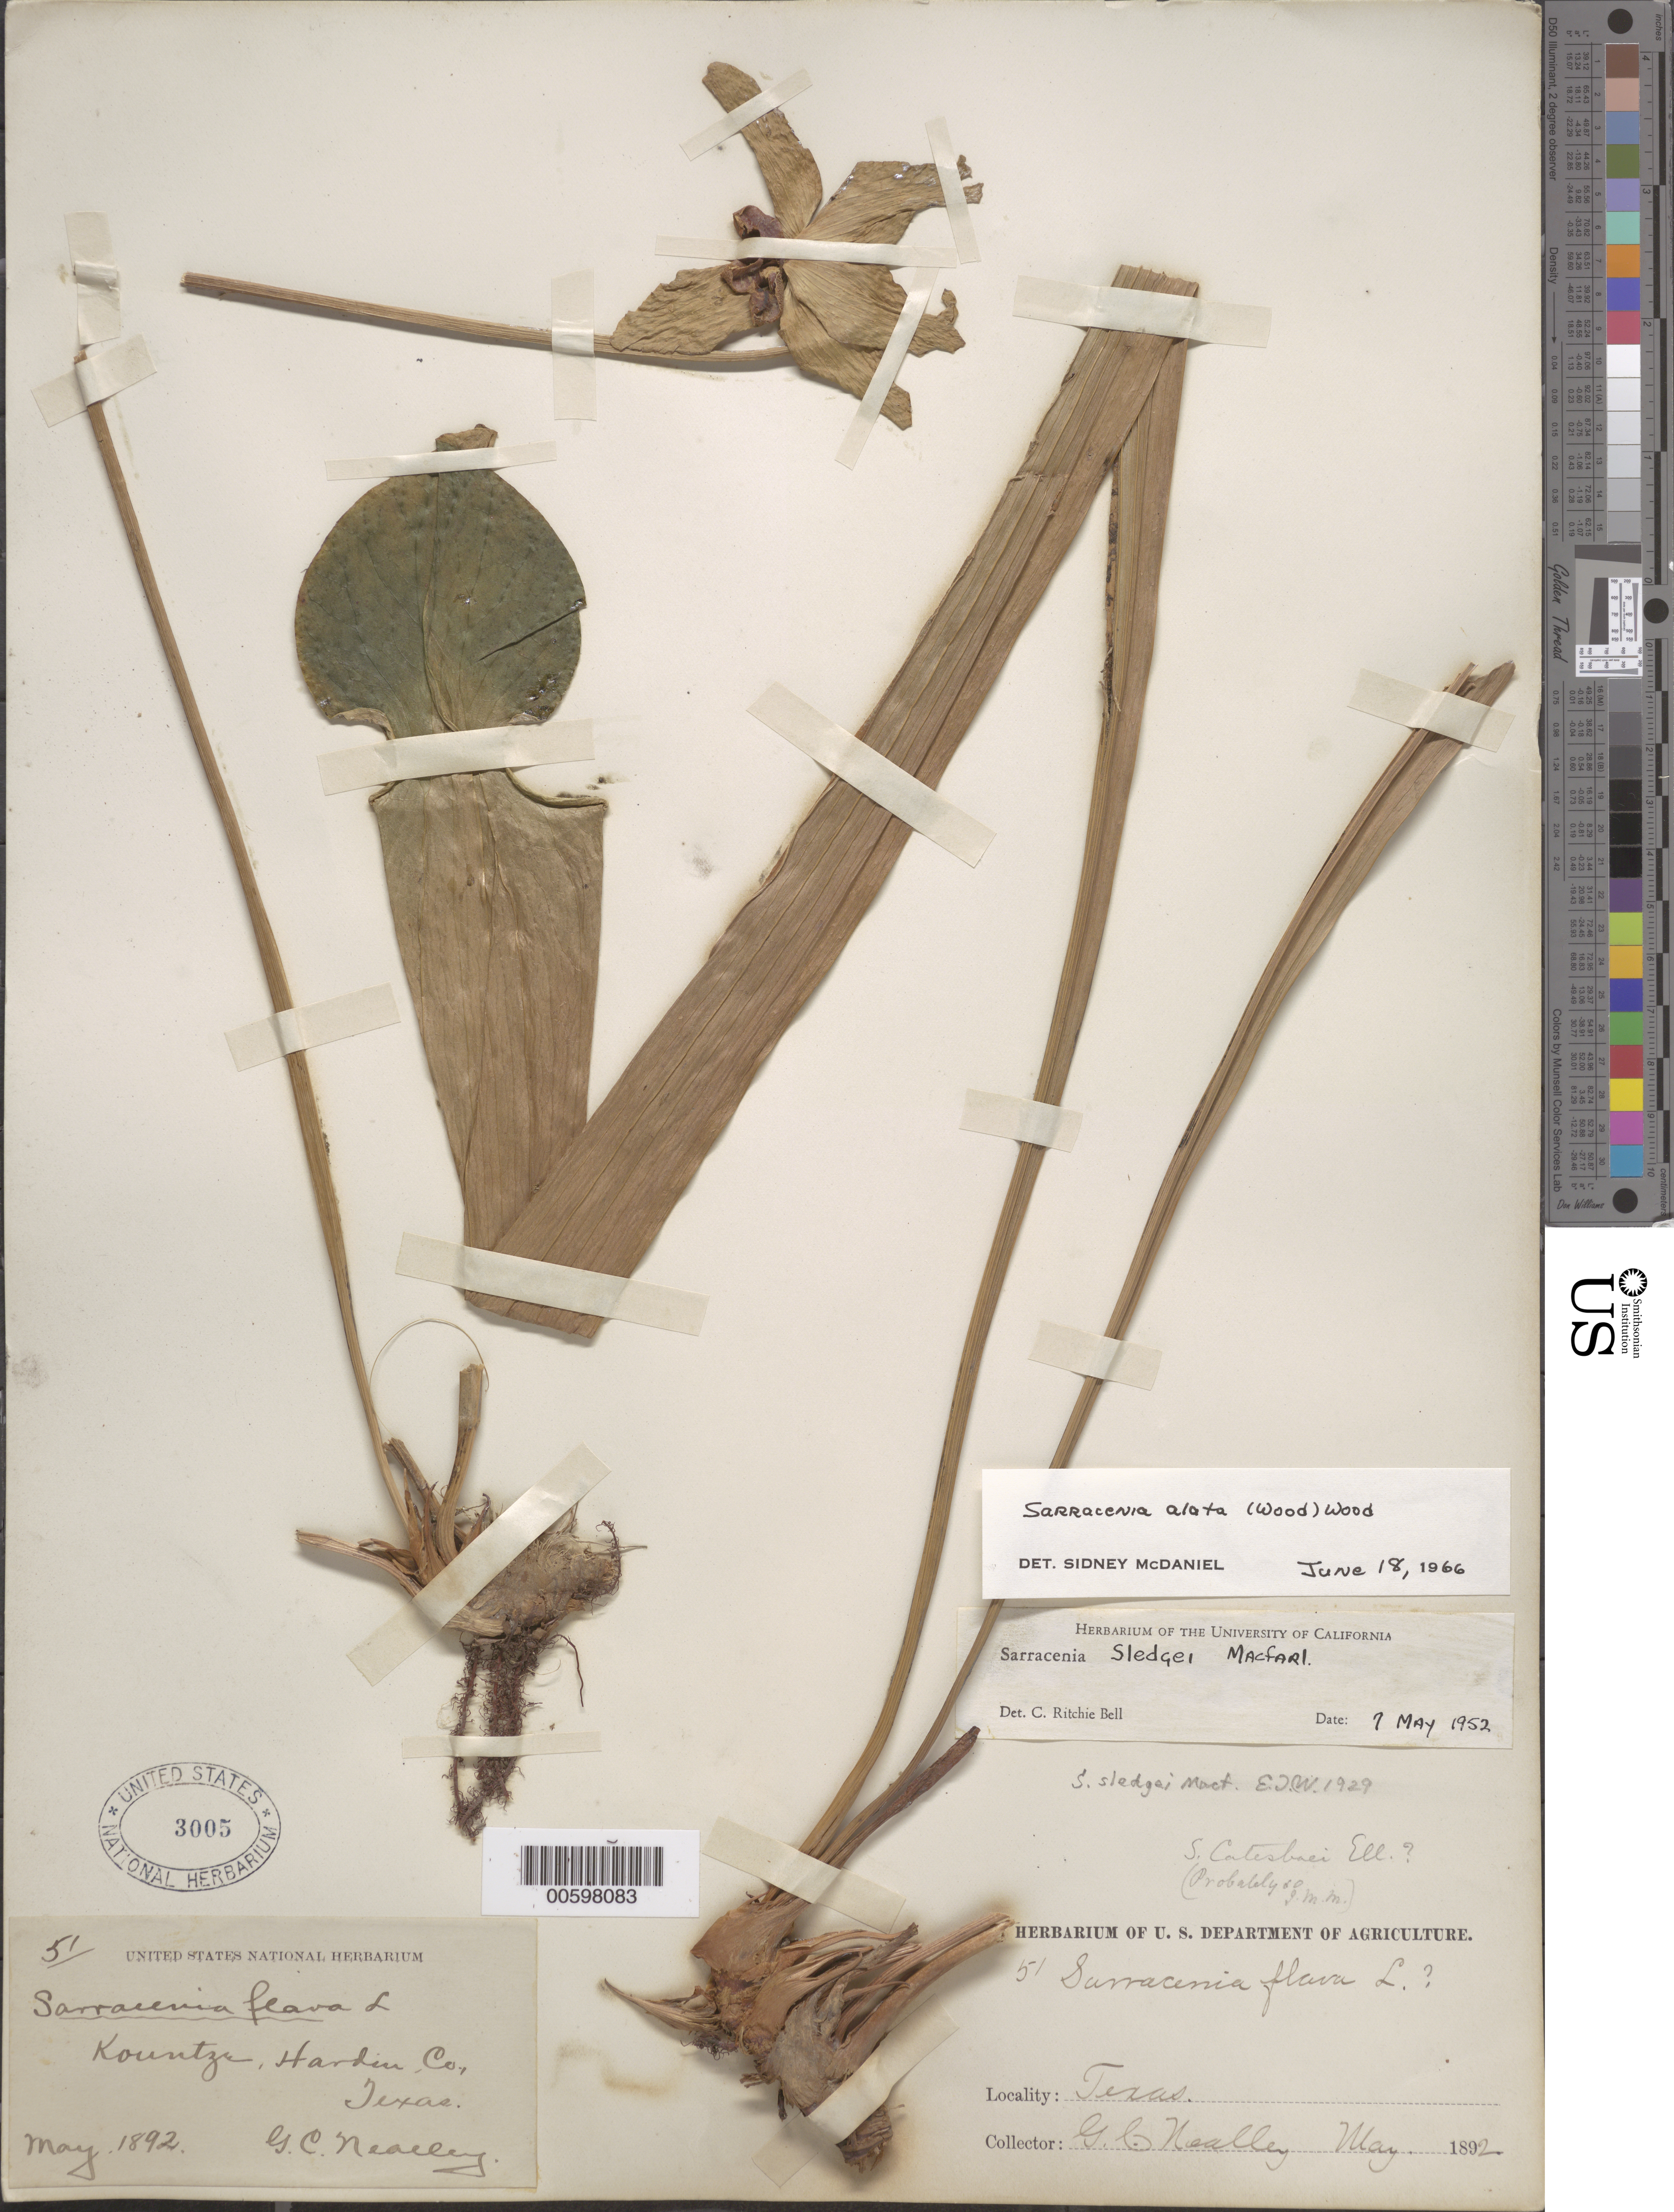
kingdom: Plantae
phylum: Tracheophyta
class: Magnoliopsida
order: Ericales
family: Sarraceniaceae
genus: Sarracenia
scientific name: Sarracenia alata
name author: (Alph. Wood) Alph. Wood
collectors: G. C. Nealley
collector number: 51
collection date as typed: May 1892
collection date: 1892-05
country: United States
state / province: Texas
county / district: Hardin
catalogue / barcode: US 3005